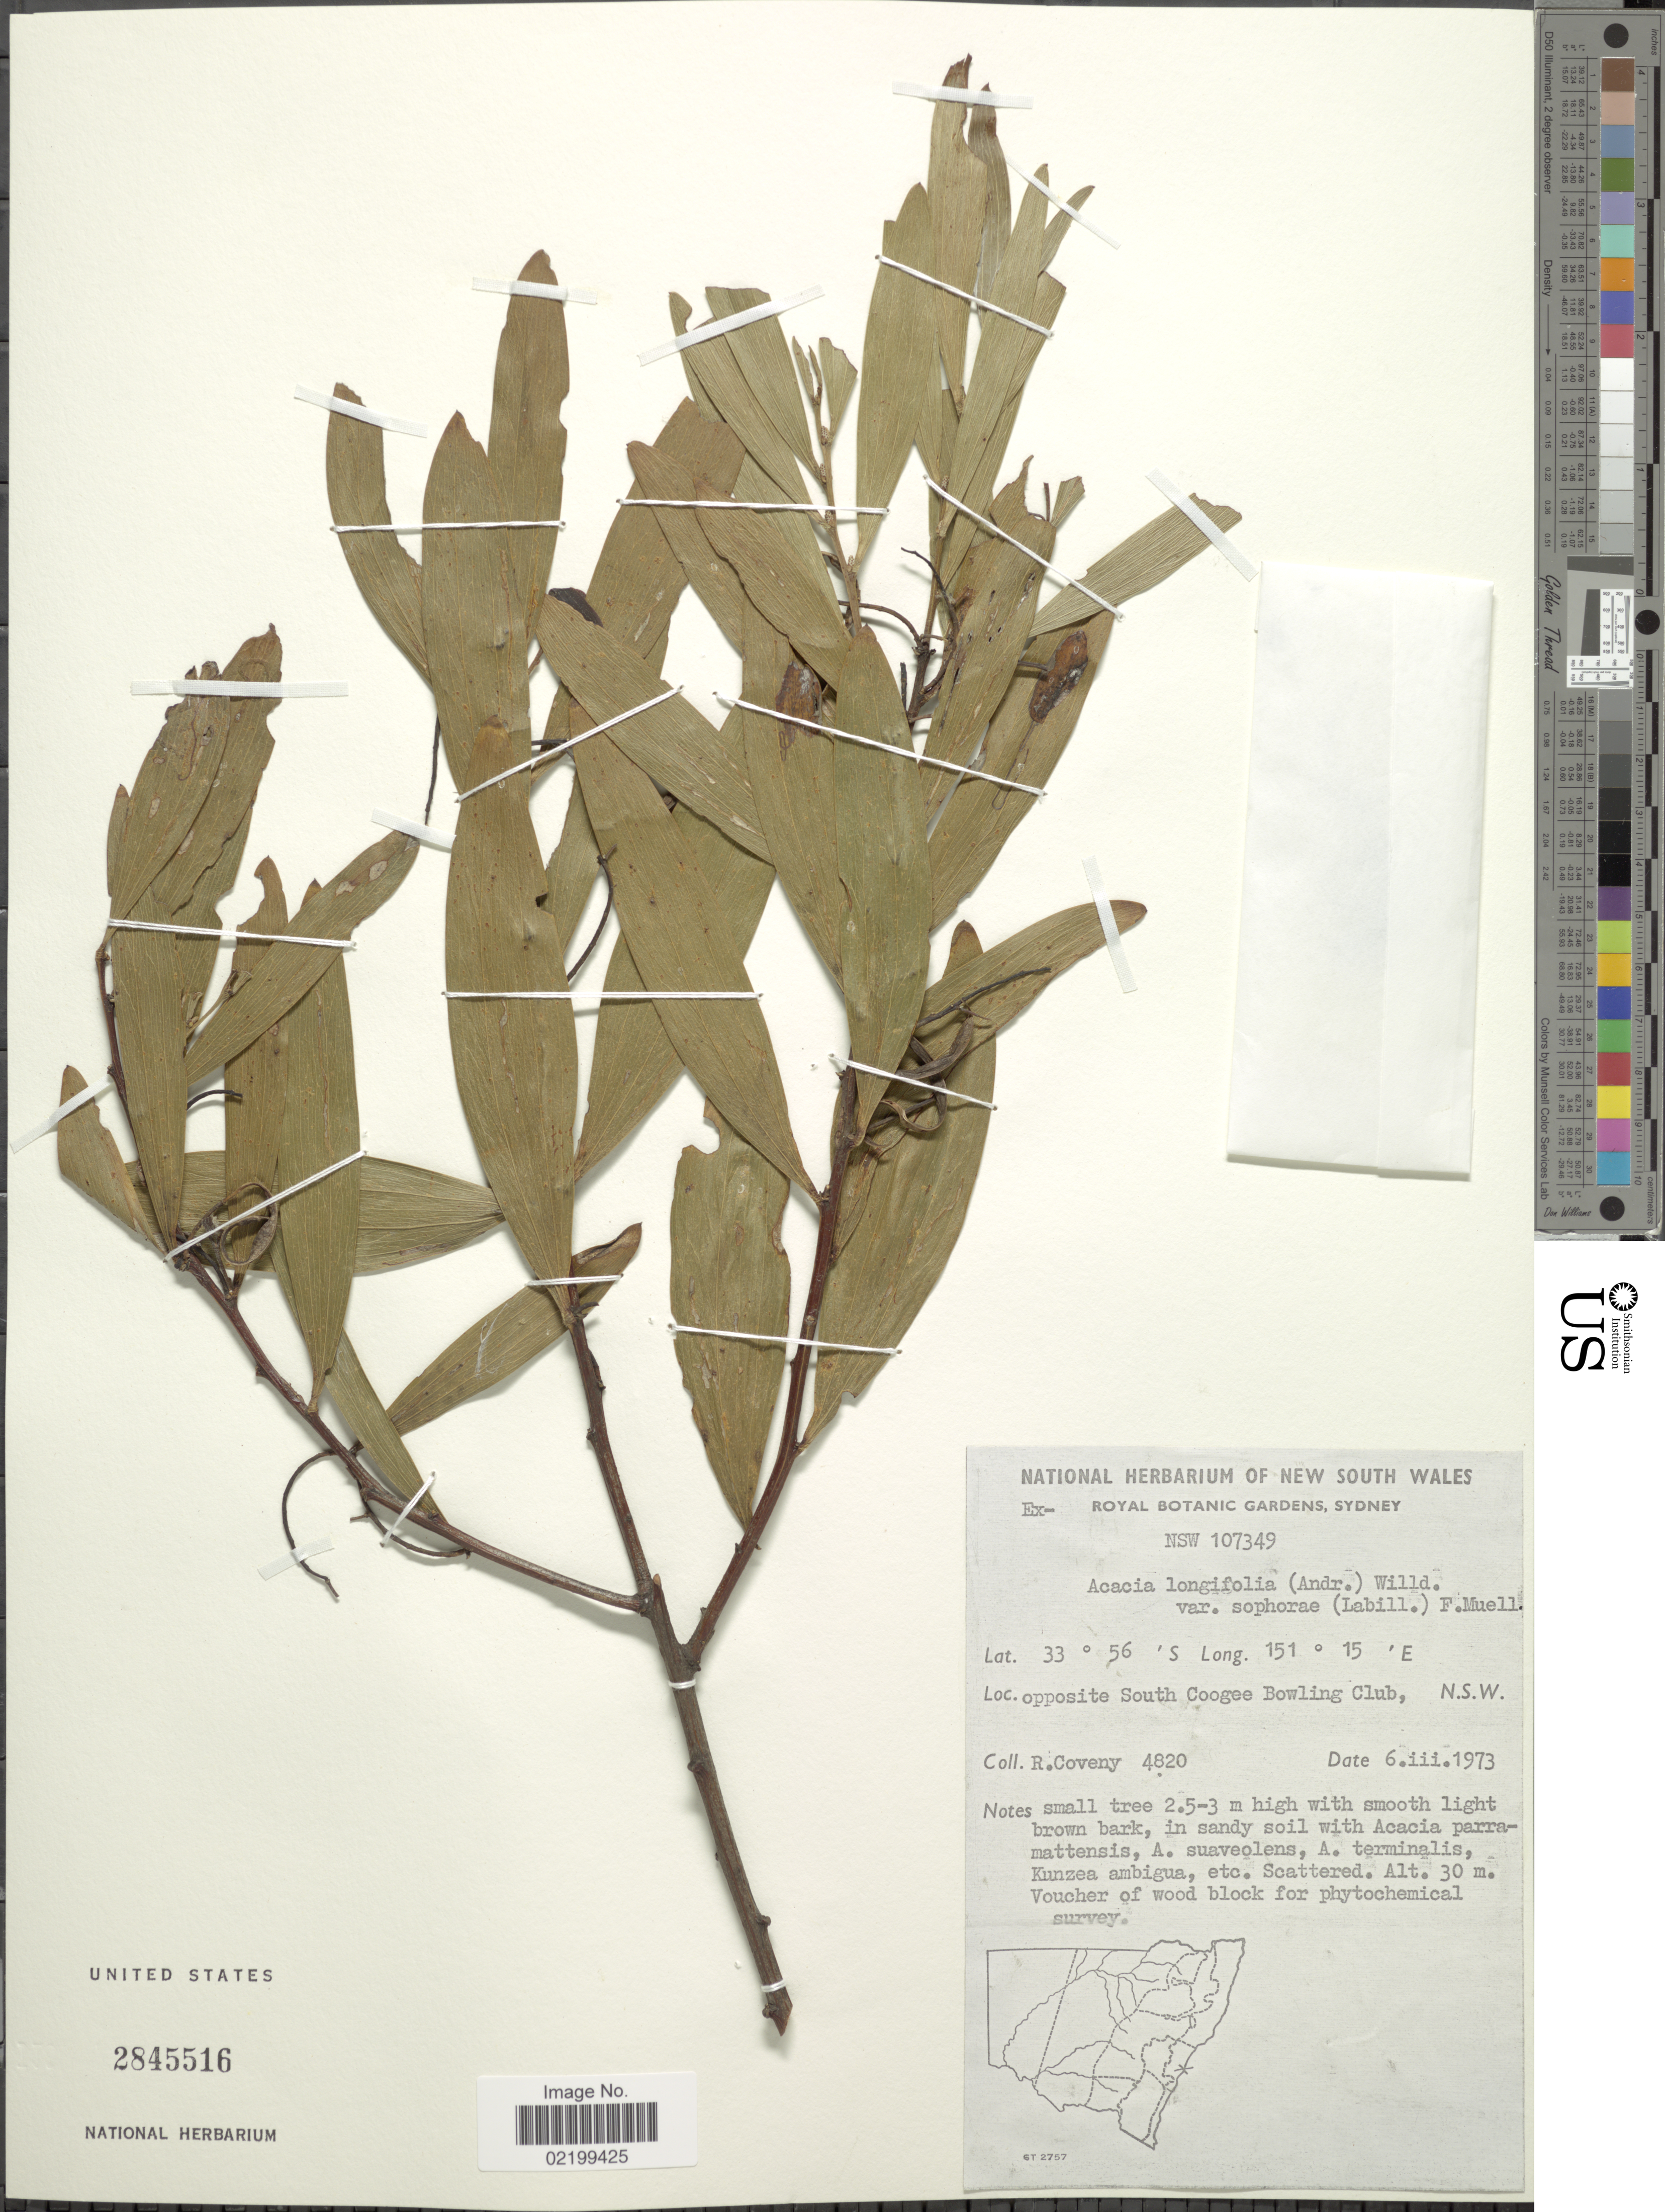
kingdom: Plantae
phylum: Tracheophyta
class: Magnoliopsida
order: Fabales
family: Fabaceae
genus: Acacia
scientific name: Acacia sophorae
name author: (Labill.) R. Br.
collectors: R. Coveny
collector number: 4820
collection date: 1973-03-06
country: Australia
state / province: New South Wales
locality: Opposite South Coogee Bowling Club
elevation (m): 30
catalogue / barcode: US 2845516